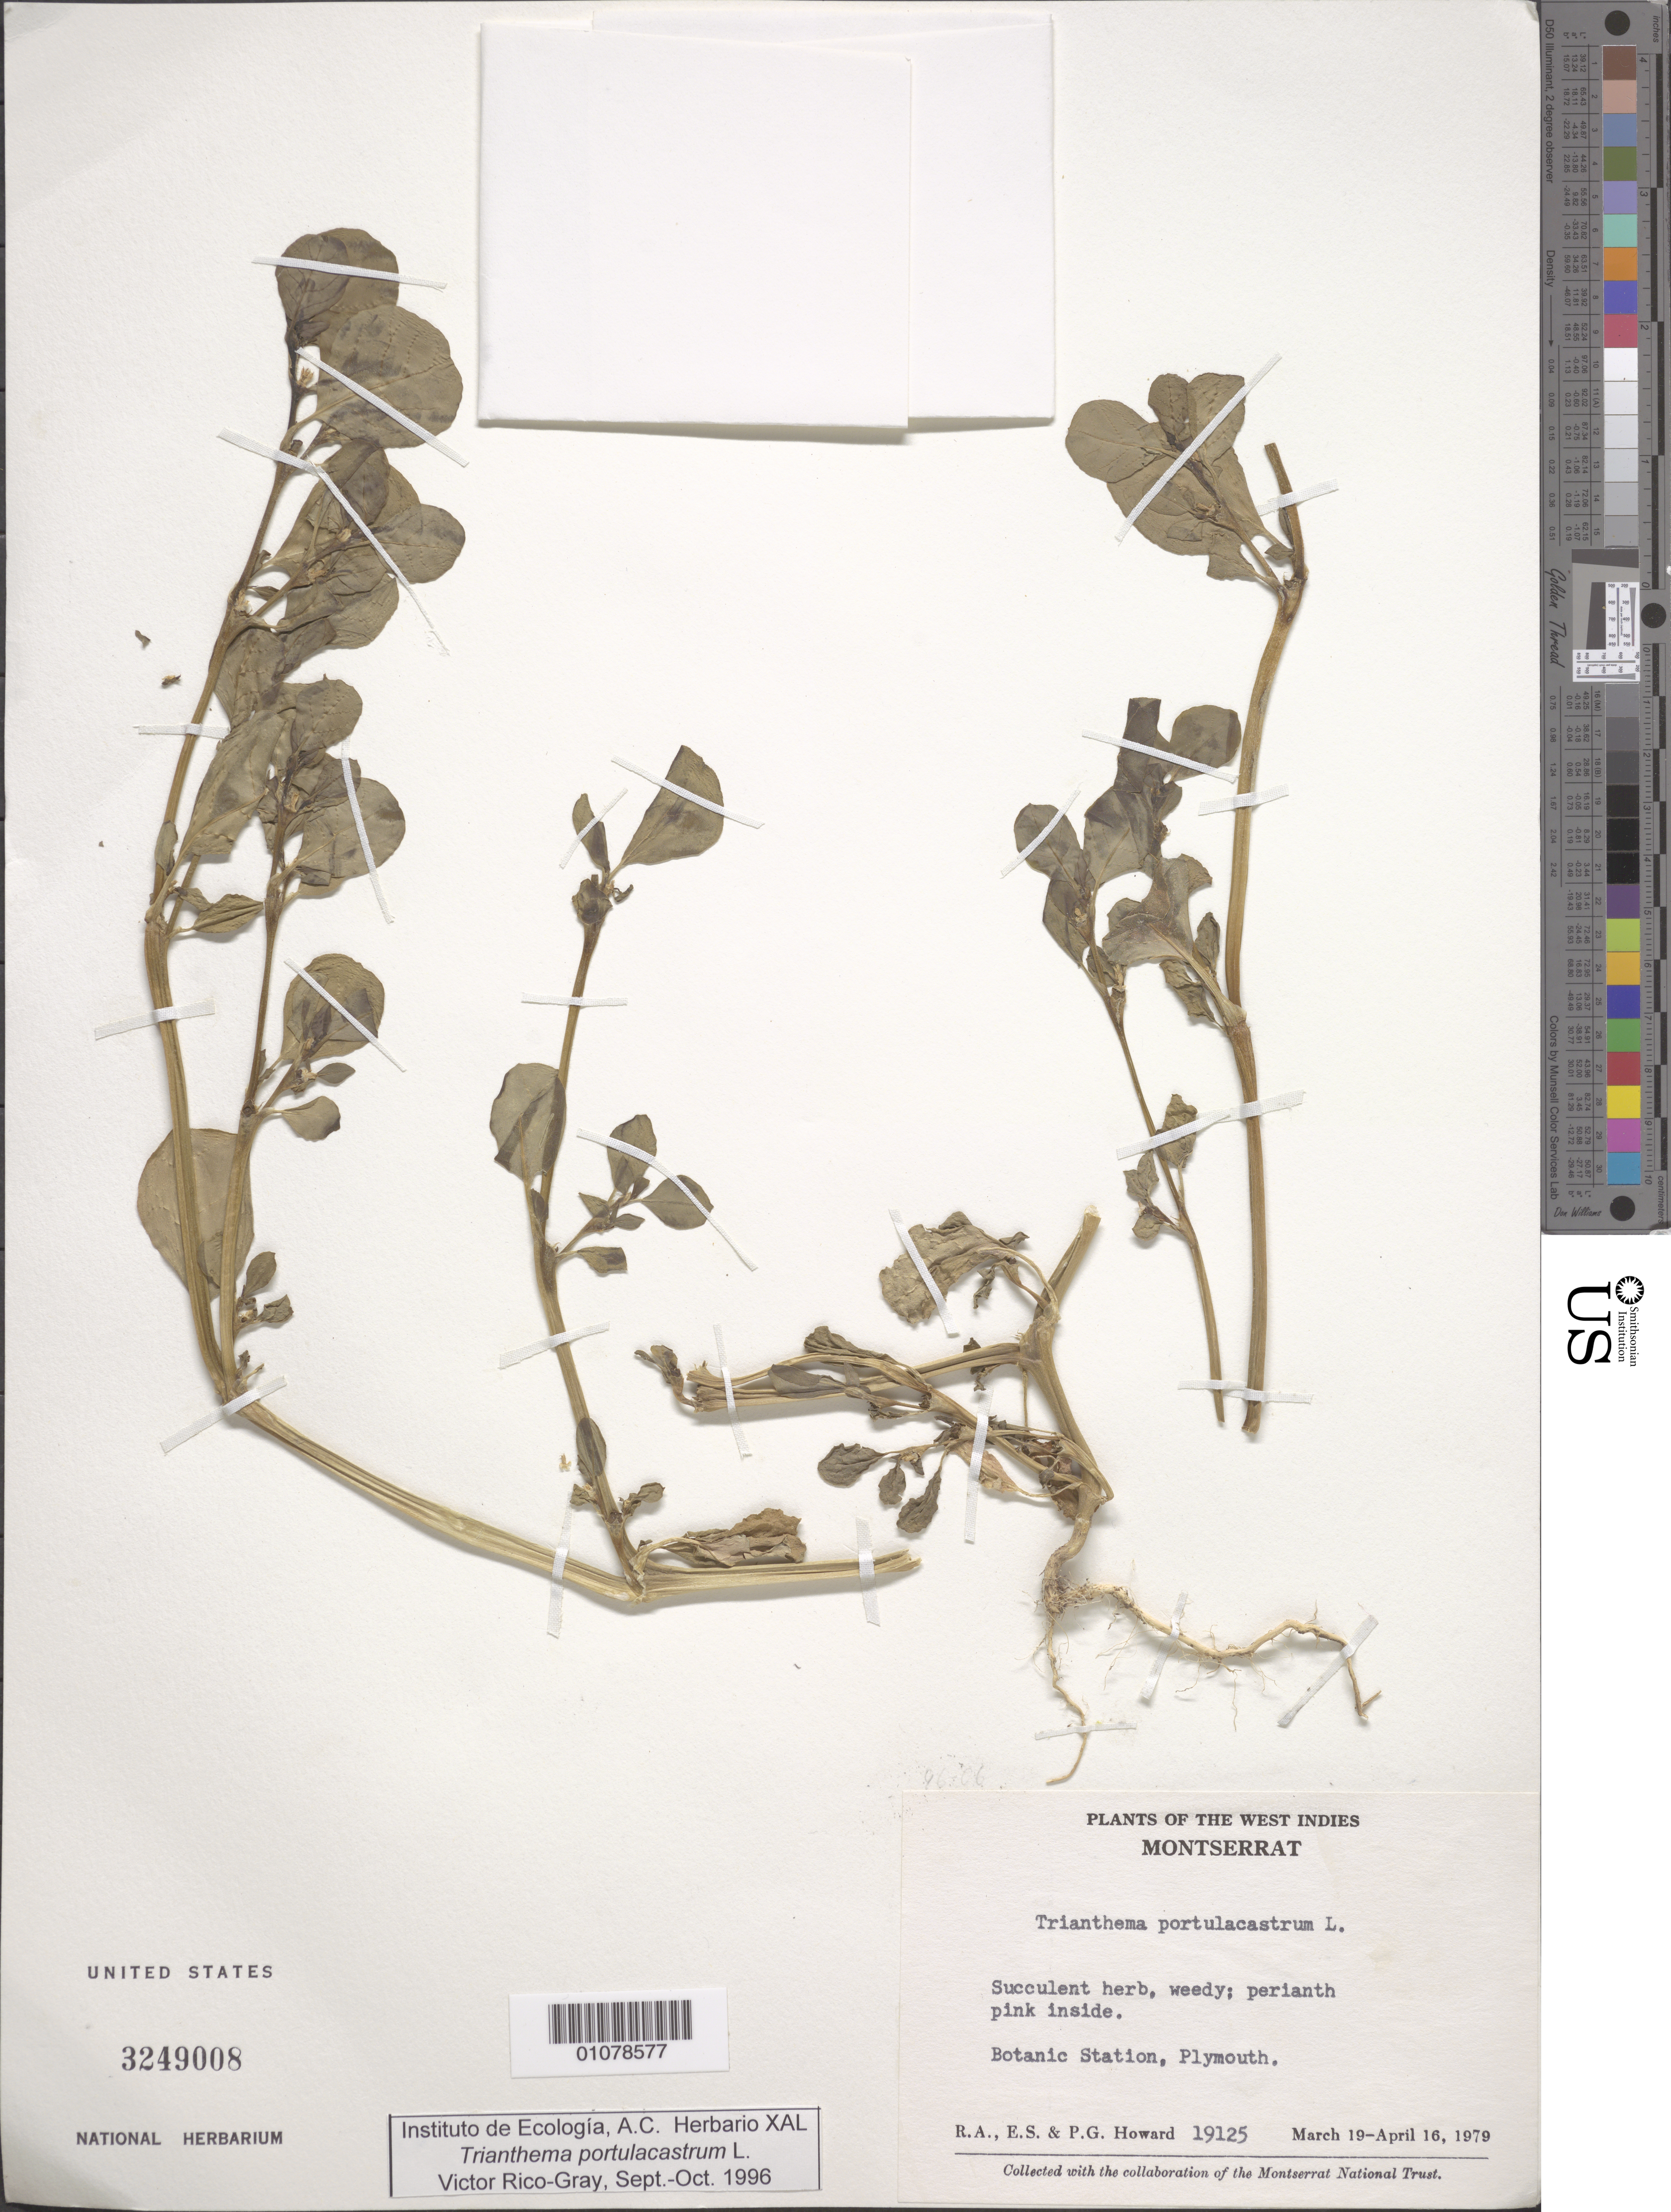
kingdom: Plantae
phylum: Tracheophyta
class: Magnoliopsida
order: Caryophyllales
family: Aizoaceae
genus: Trianthema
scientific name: Trianthema portulacastrum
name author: L.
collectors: E. S. Howard, R. A. Howard & P. Howard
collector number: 19125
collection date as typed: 19 Mar 1979 to 16 Apr 1979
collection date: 1979-03-19/1979-04-16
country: Montserrat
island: Montserrat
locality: Plymouth, Botanic Station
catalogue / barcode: US 3249008